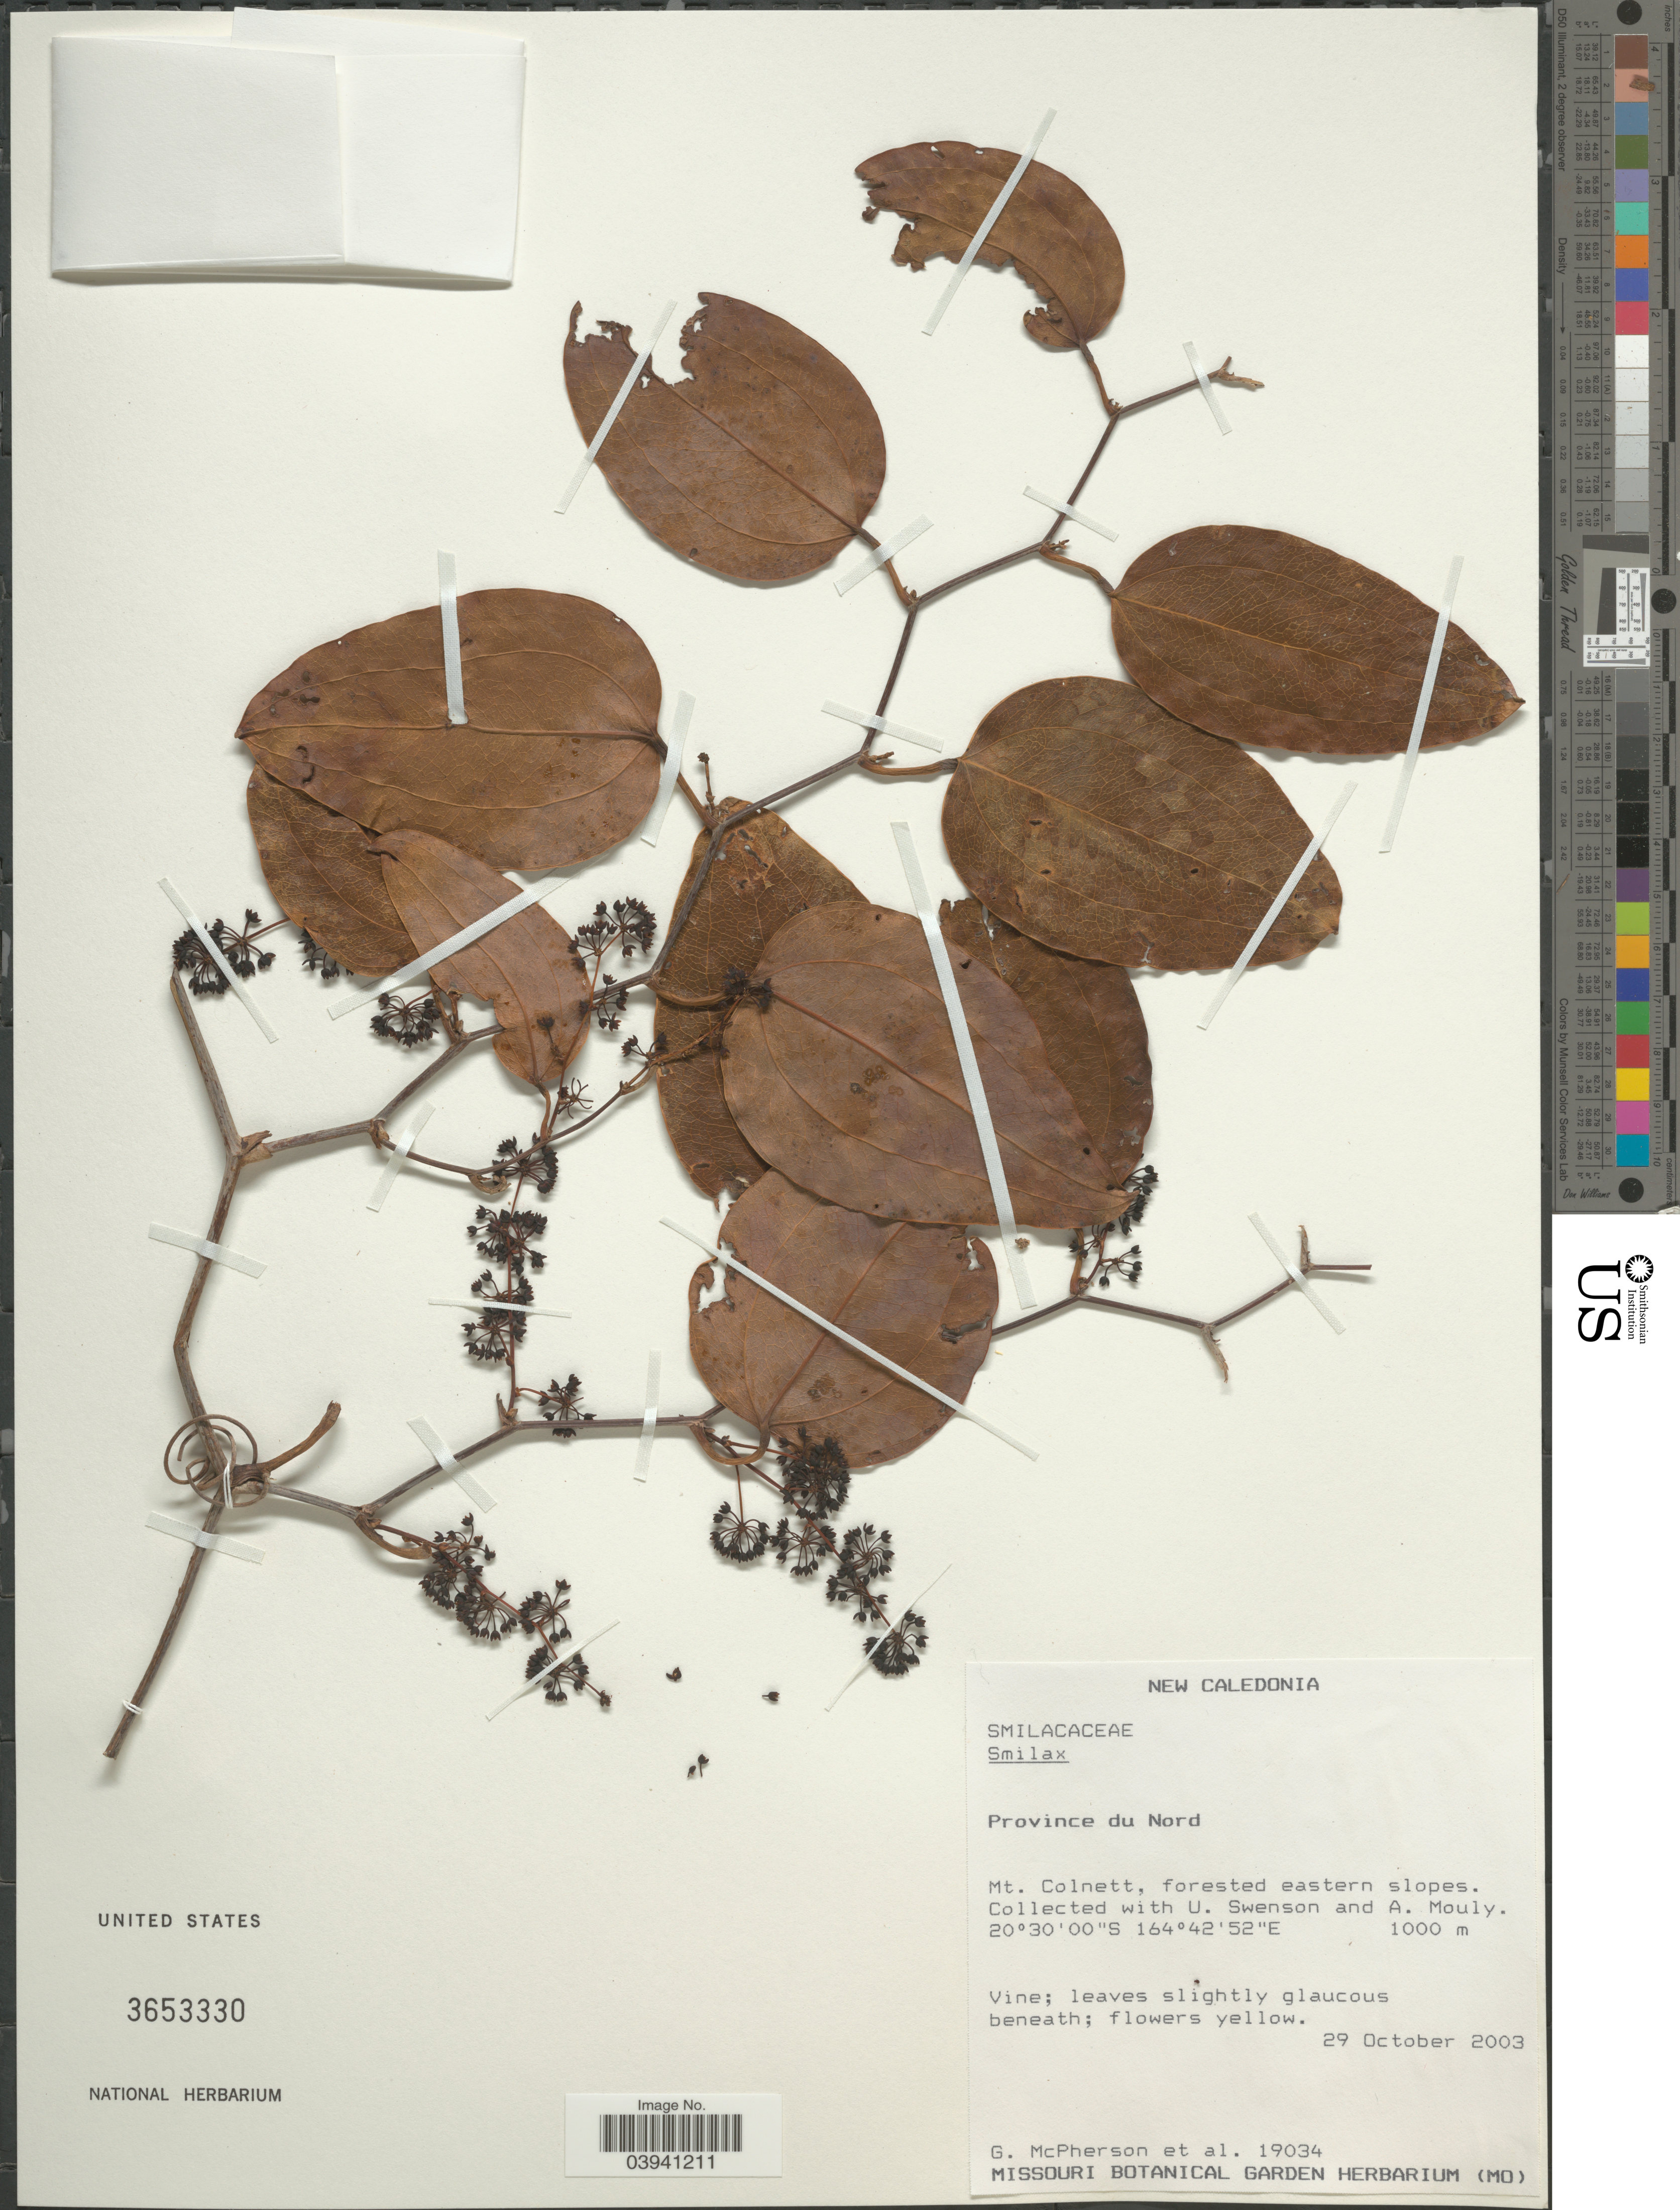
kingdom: Plantae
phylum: Tracheophyta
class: Liliopsida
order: Liliales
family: Smilacaceae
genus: Smilax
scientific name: Smilax sp.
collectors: G. McPherson, U. Swenson & A. Mouly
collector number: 19034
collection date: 2003-10-29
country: New Caledonia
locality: Province du Nord. Mt. Colnett, forested eastern slopes.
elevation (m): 1000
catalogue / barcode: US 3653330